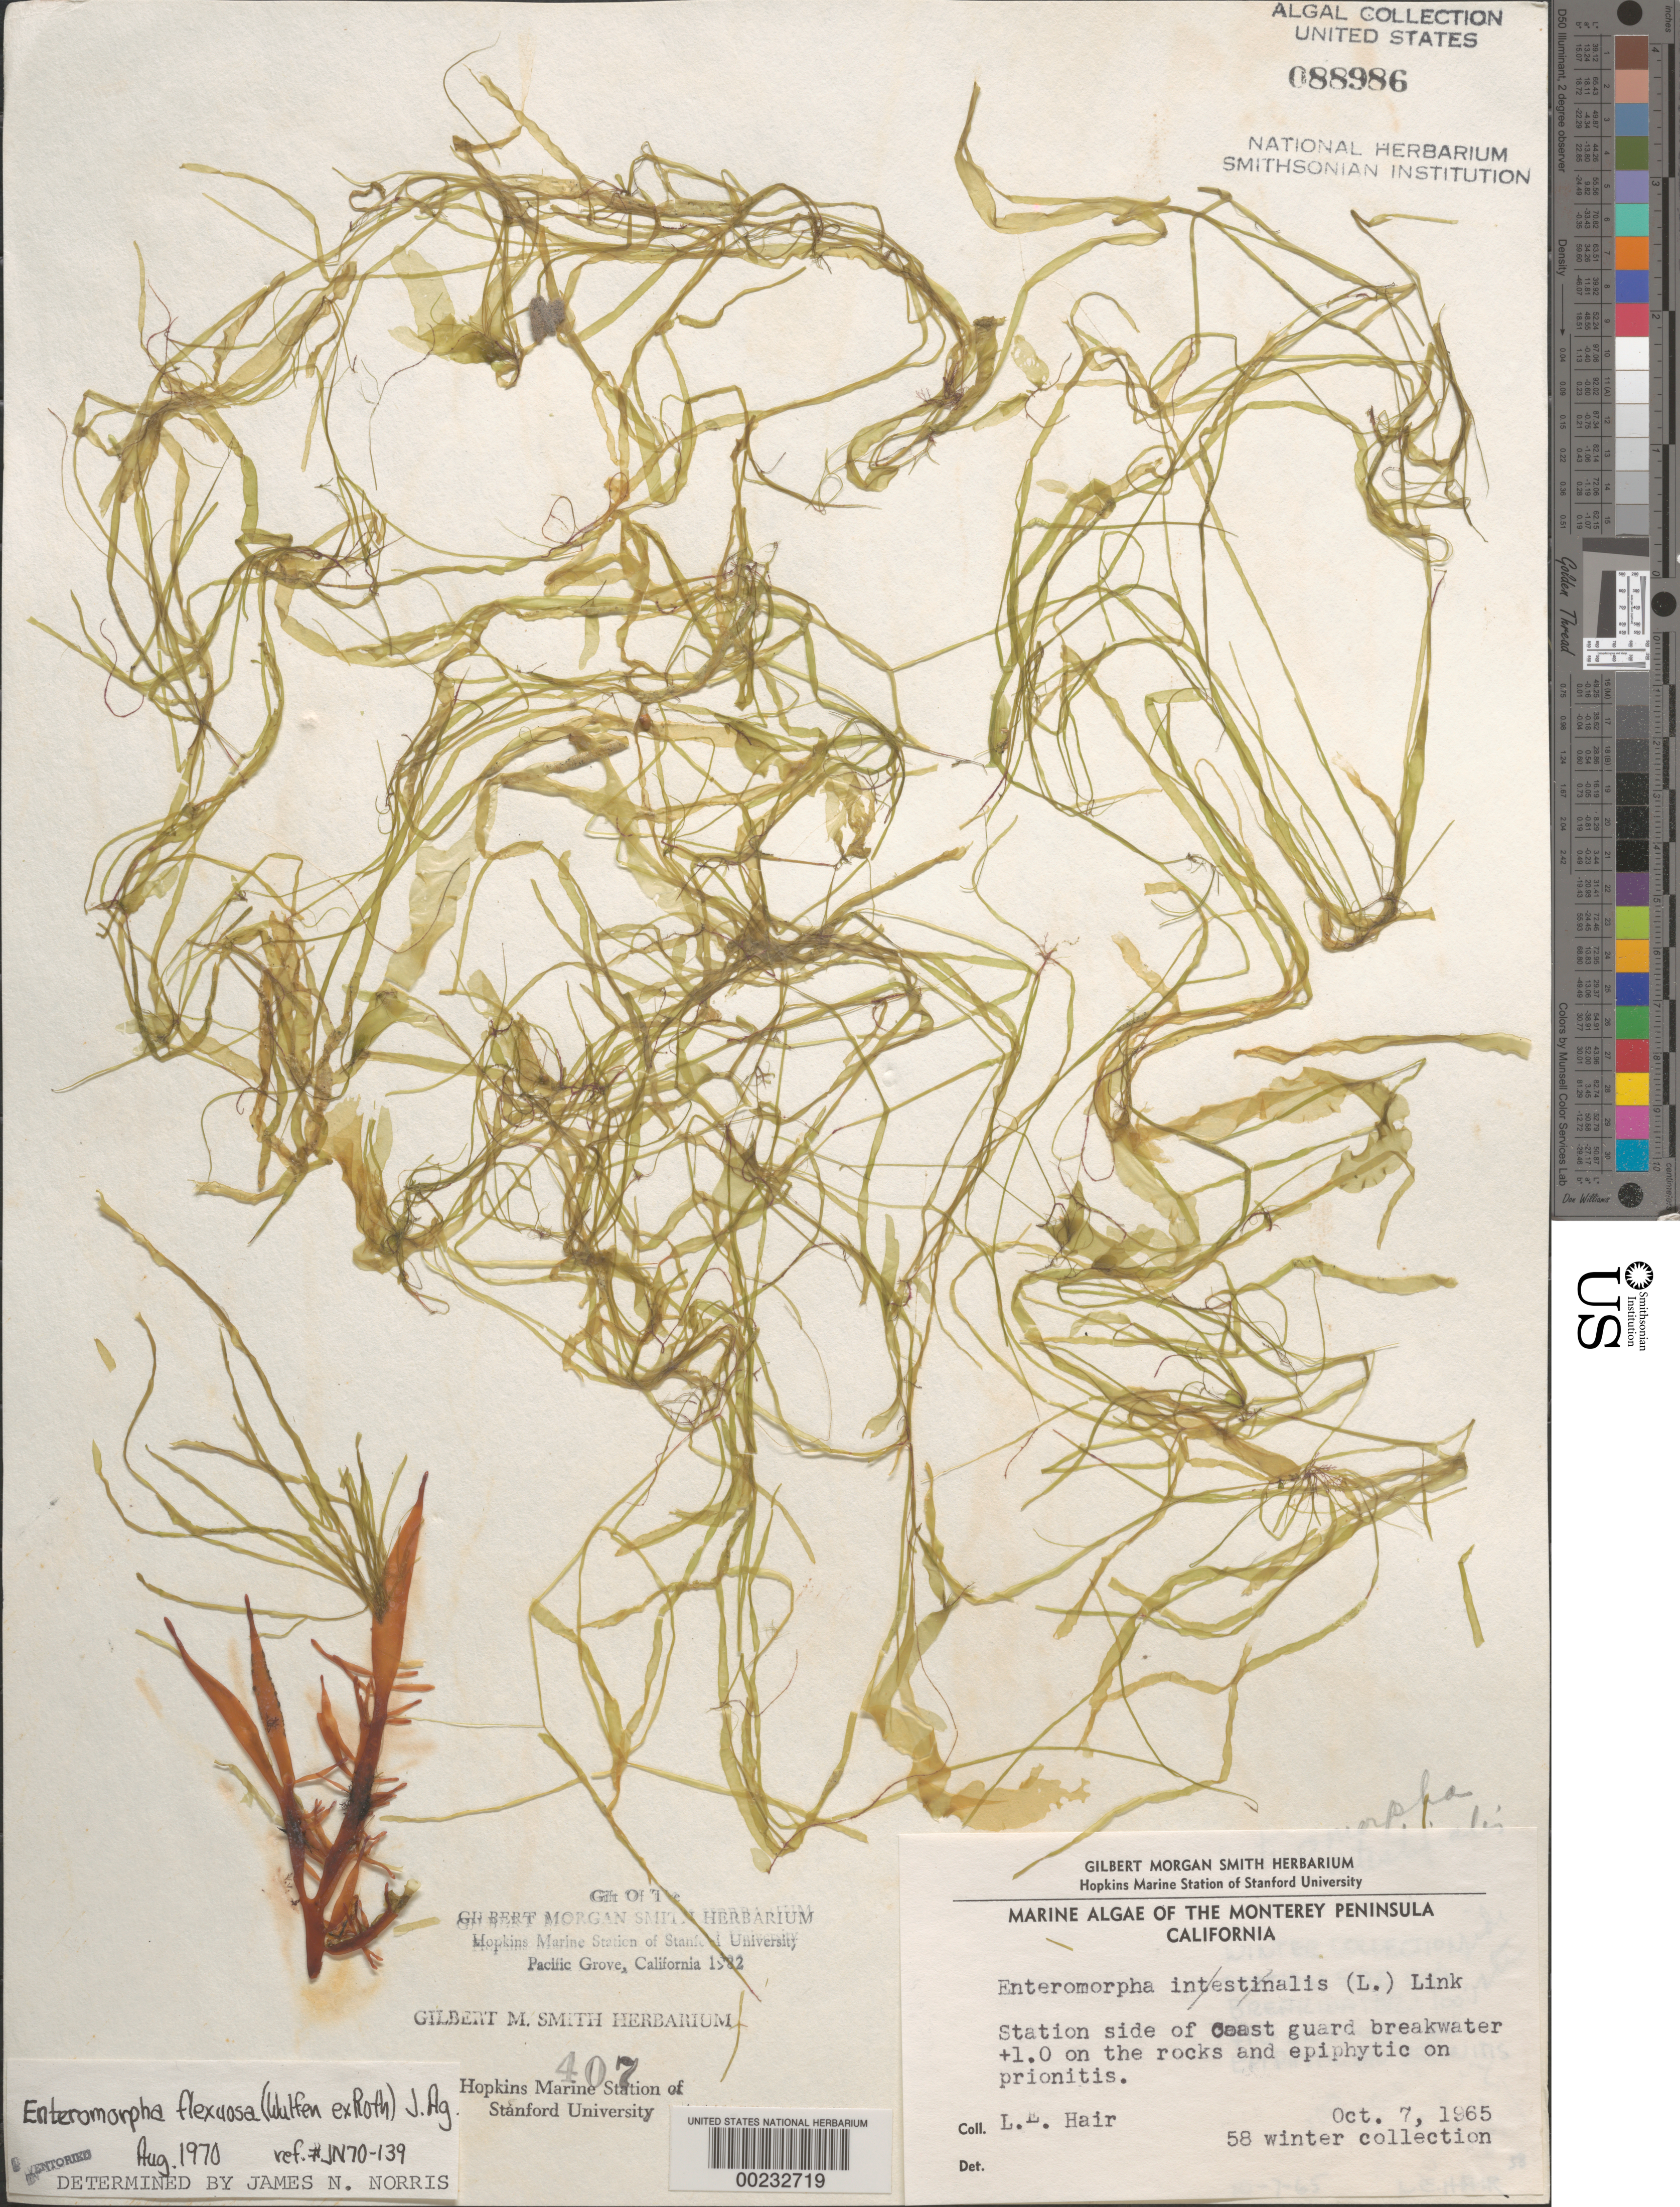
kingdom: Plantae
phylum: Chlorophyta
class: Ulvophyceae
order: Ulvales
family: Ulvaceae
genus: Ulva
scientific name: Ulva flexuosa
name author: Wulfen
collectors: L. Hair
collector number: LEH 58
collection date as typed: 07 Oct 1965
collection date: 1965-10-07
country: United States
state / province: California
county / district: Monterey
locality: Monterey, Coast Guard breakwater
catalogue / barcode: US 88986